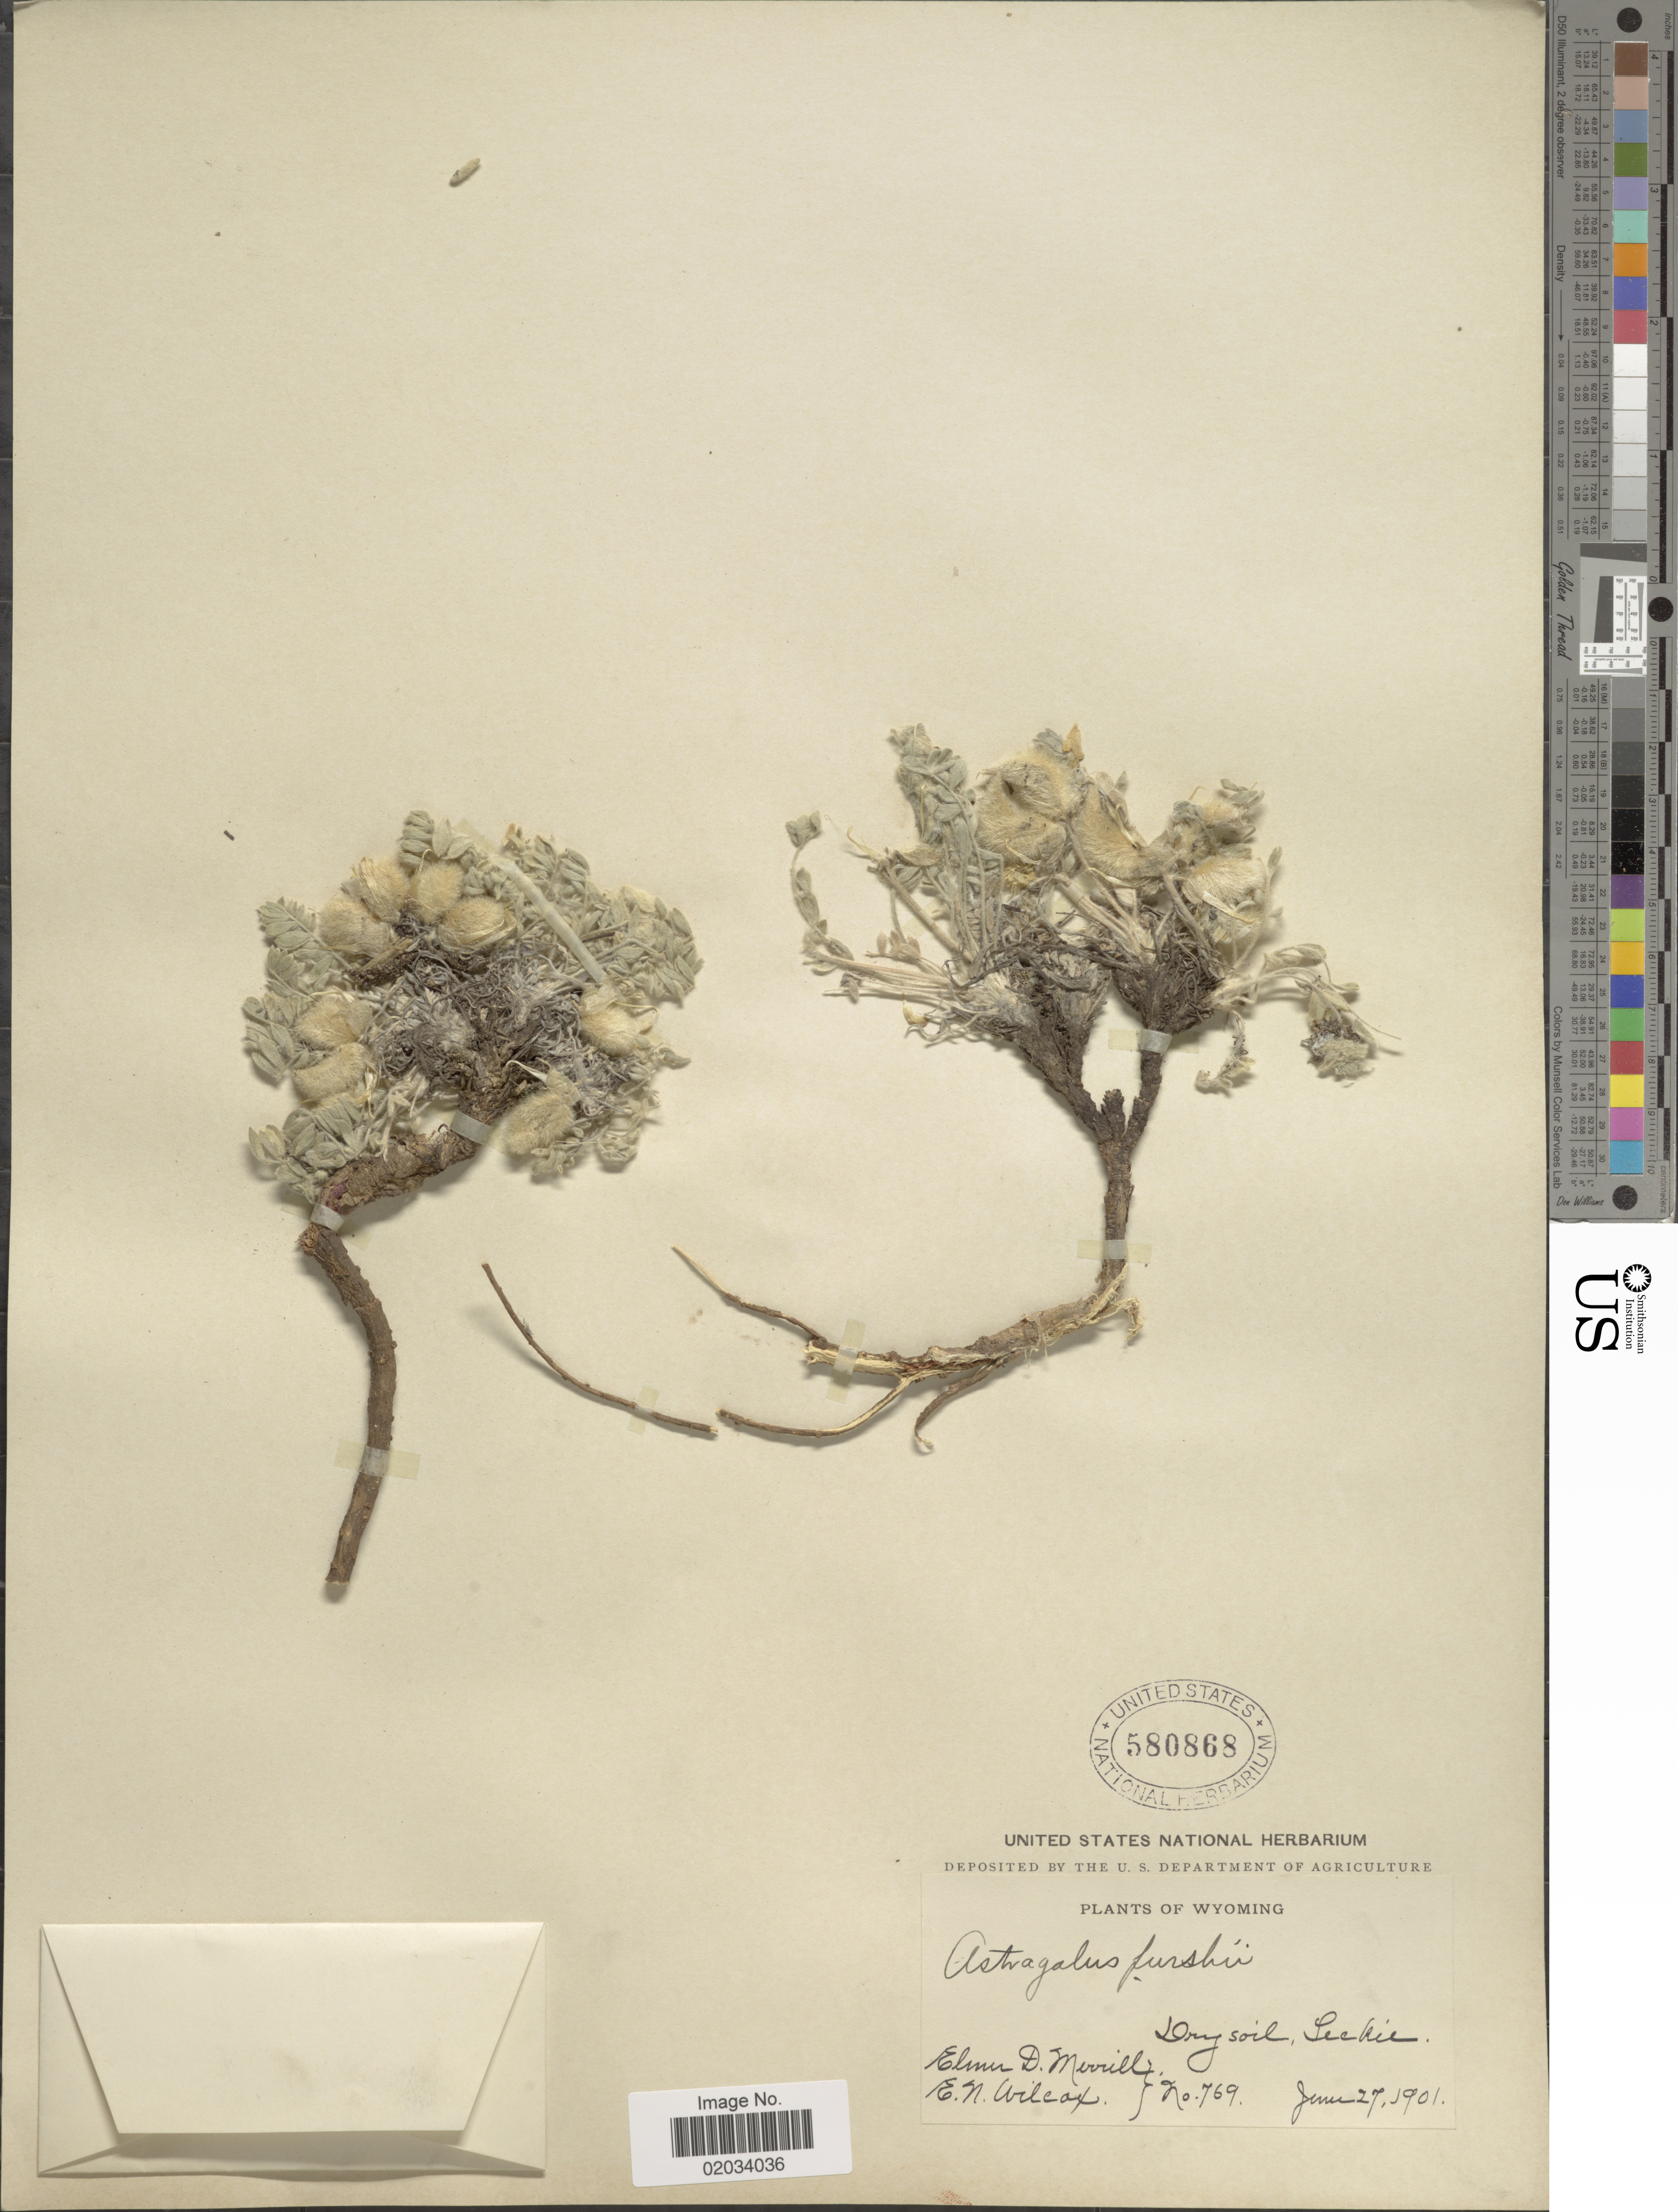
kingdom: Plantae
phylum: Tracheophyta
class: Magnoliopsida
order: Fabales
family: Fabaceae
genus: Astragalus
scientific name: Astragalus purshii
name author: Douglas ex Hook.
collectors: E. D. Merrill & E. Wilcox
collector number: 769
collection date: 1901-06-27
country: United States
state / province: Wyoming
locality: Dry soil, Leckie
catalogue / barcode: US 580868